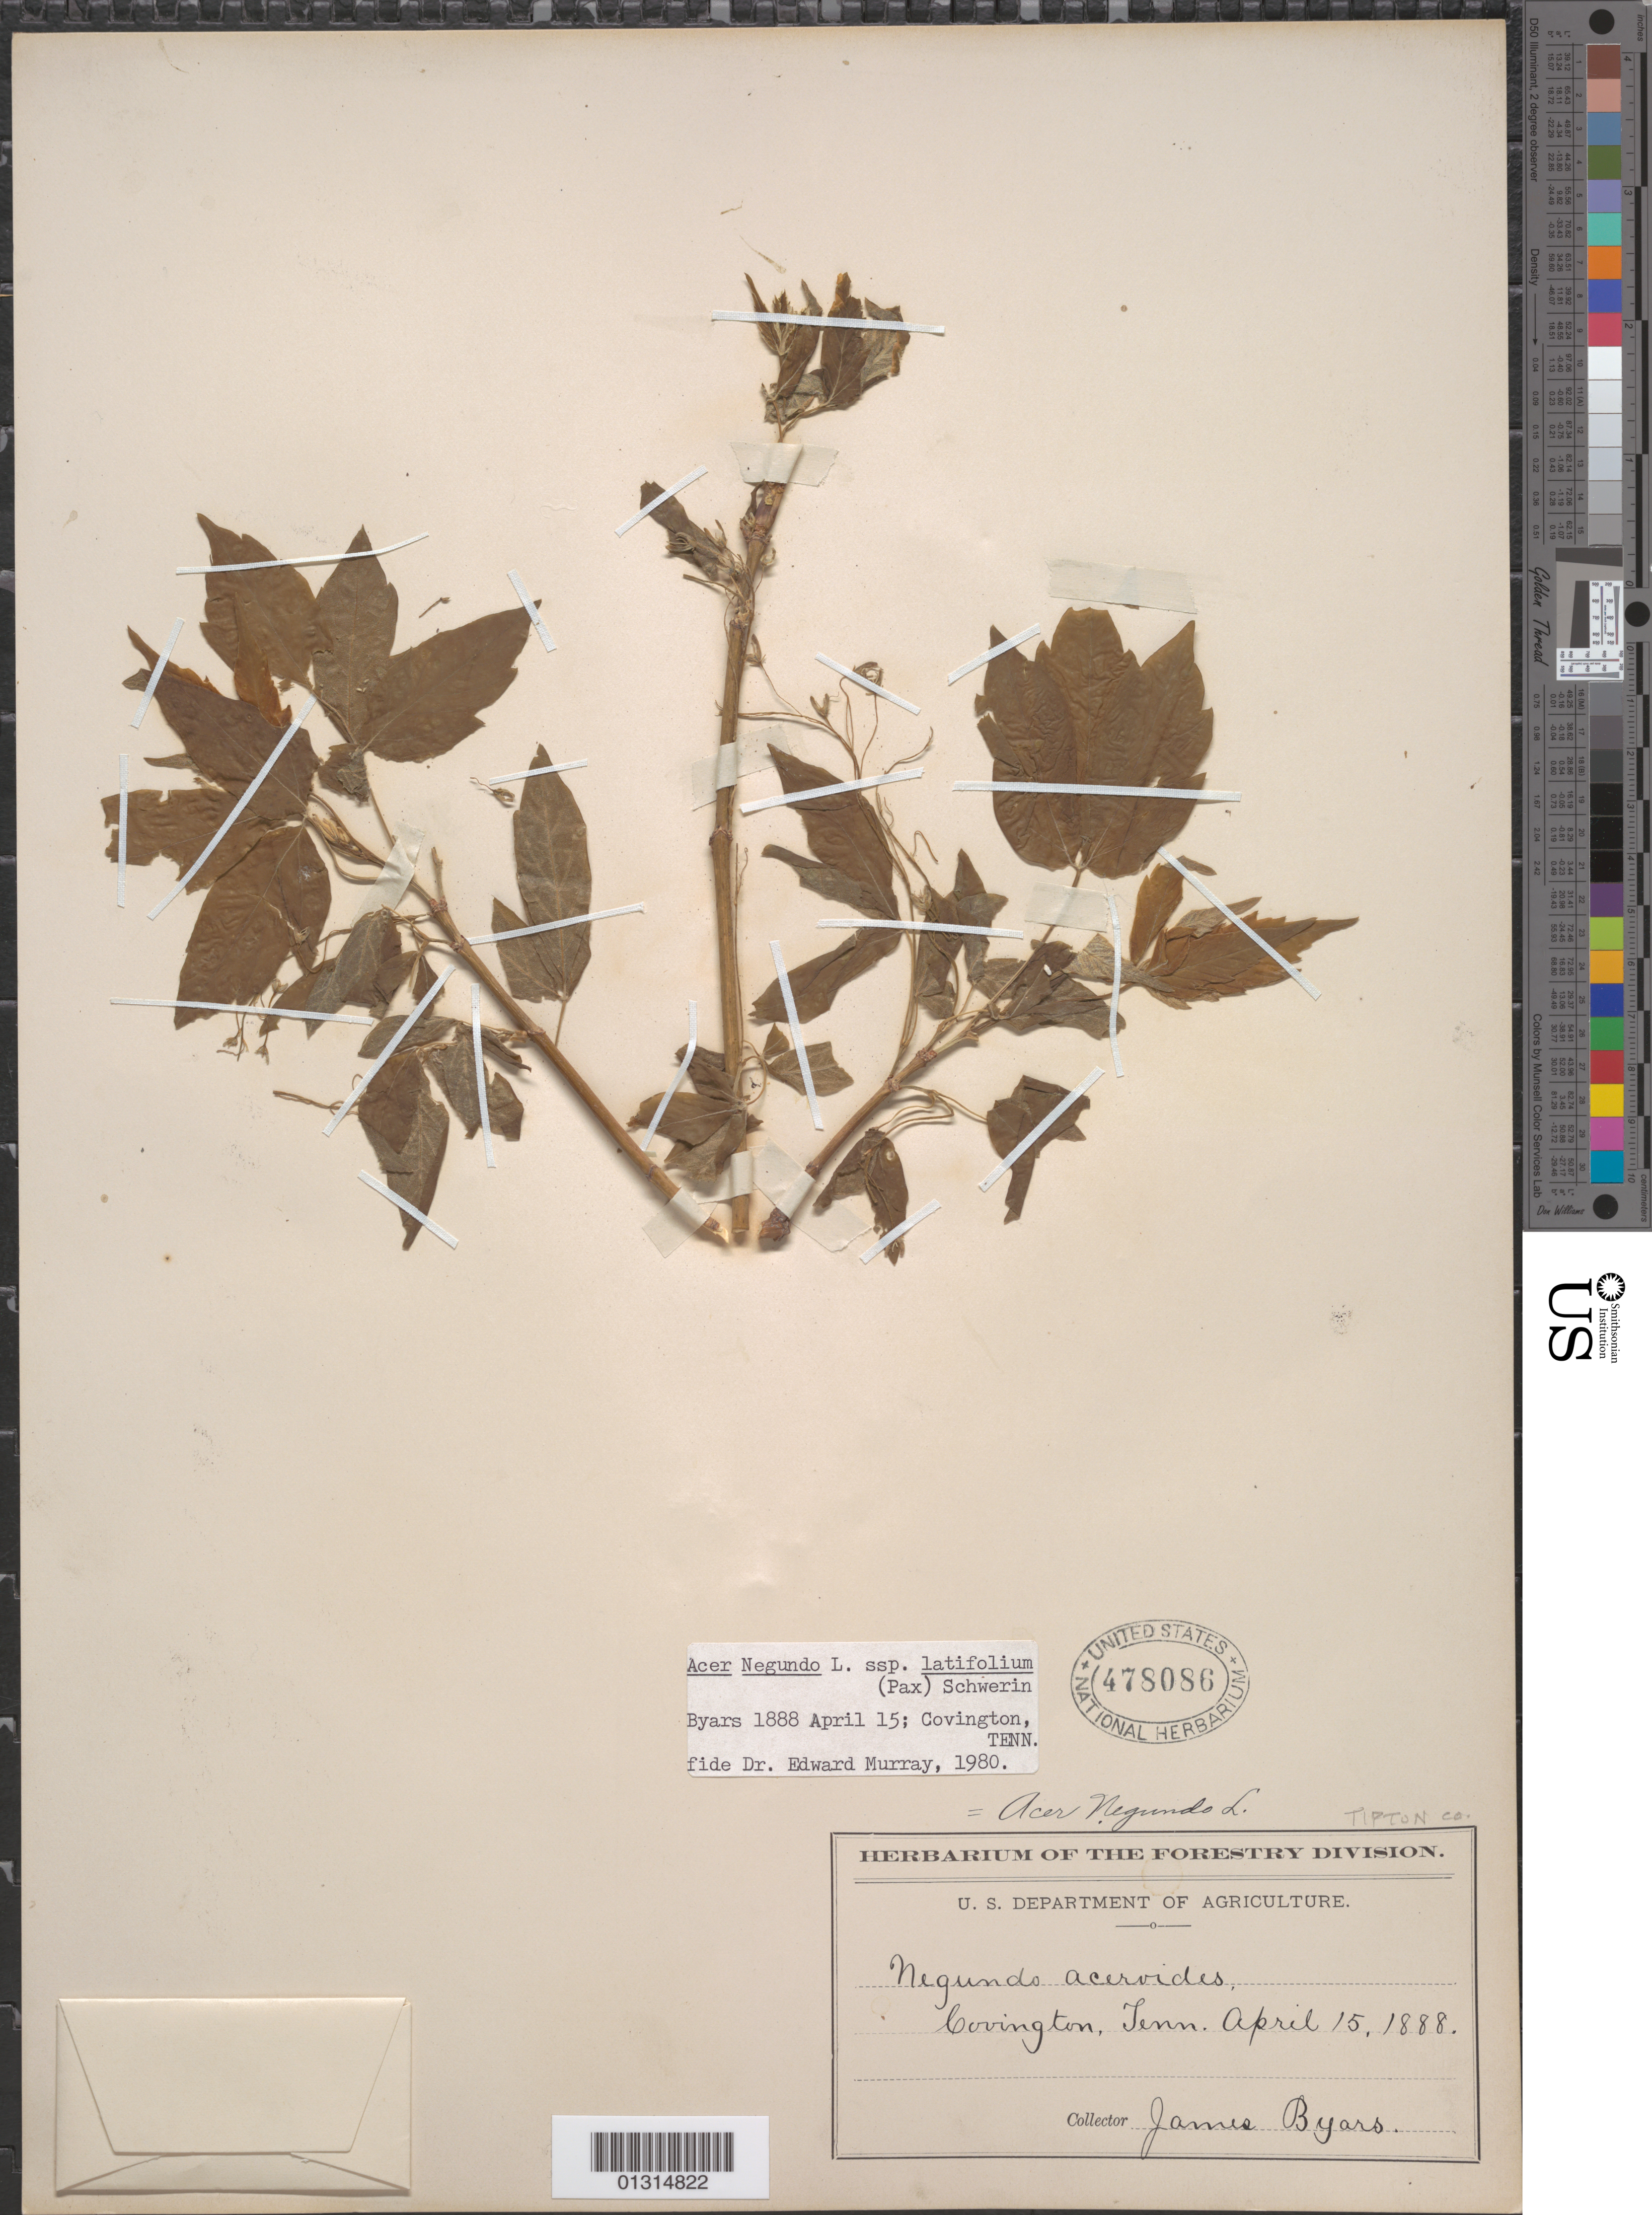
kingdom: Plantae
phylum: Tracheophyta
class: Magnoliopsida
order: Sapindales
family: Sapindaceae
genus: Acer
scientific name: Acer negundo subsp. latifolium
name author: (Pax) Schwer.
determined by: Murray, Edward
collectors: J. Byars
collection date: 1888-04-15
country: United States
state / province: Tennessee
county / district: Tipton County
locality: Covington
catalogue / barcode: US 478086